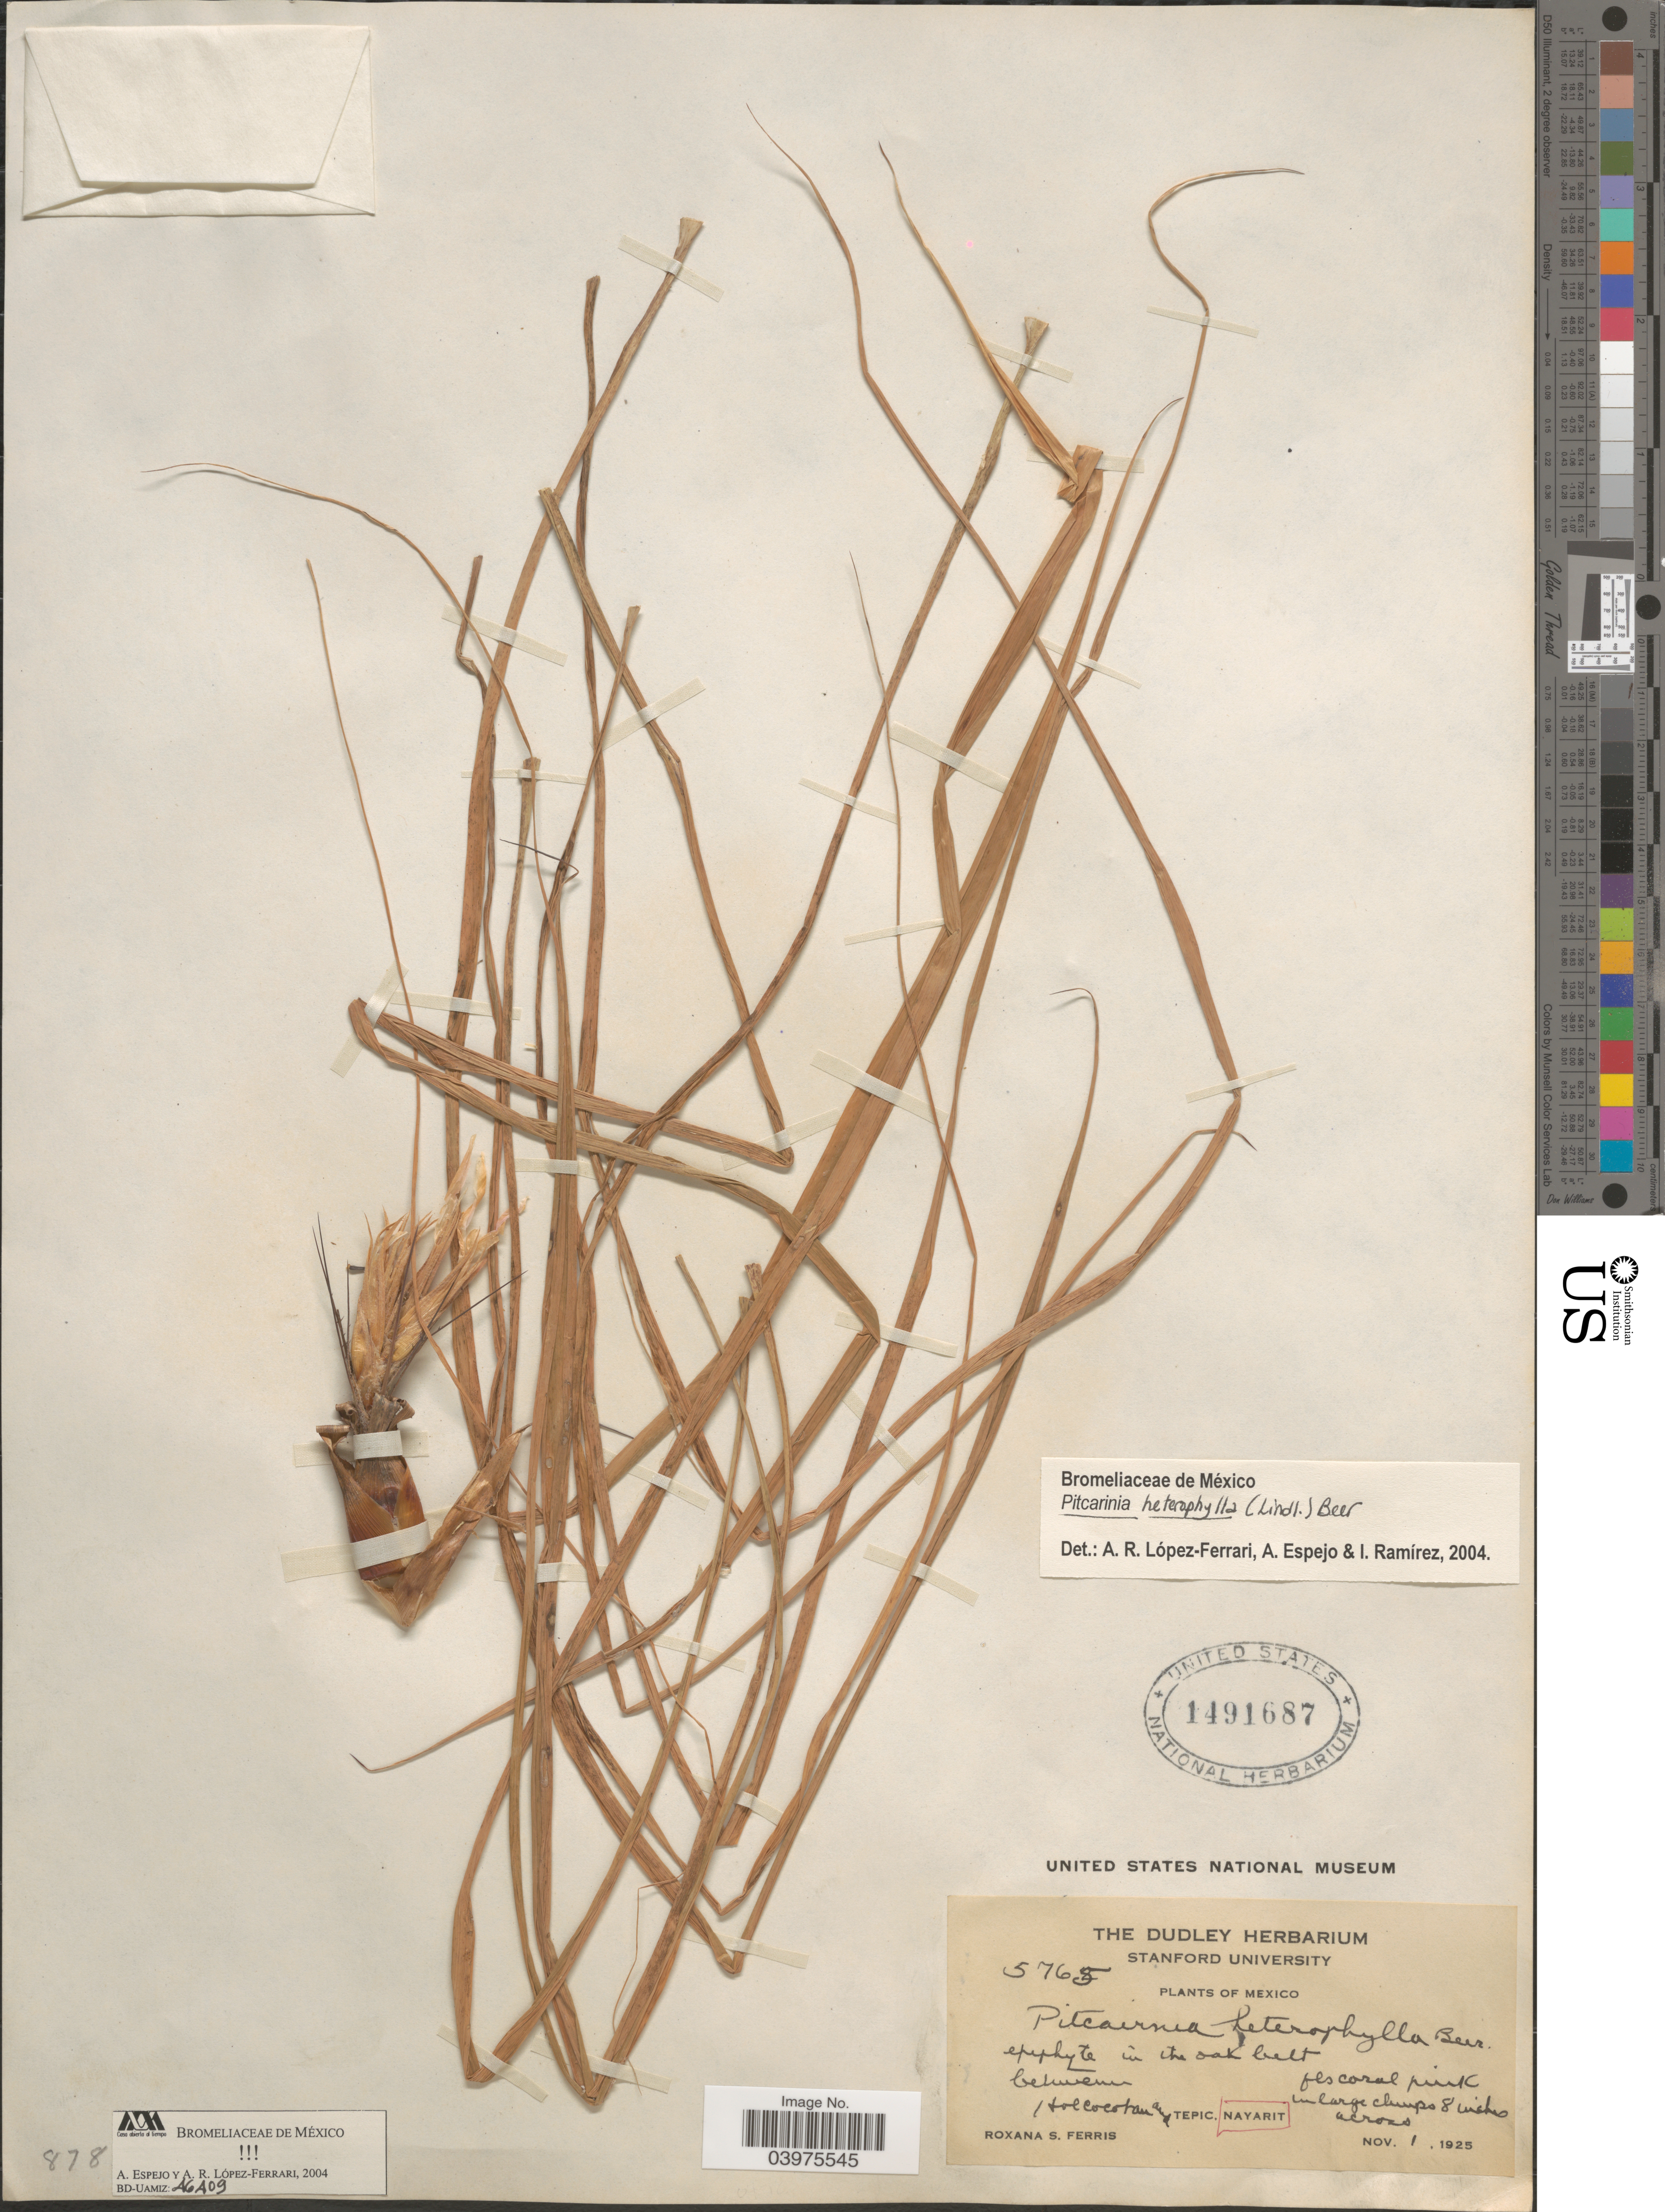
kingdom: Plantae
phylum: Tracheophyta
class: Liliopsida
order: Poales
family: Bromeliaceae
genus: Pitcairnia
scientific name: Pitcairnia heterophylla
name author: (Lindl.) Beer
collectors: R. S. Ferris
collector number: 5765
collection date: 1925-11-01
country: Mexico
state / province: Nayarit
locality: Holcocotan and Tepic. Nayarit.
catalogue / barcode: US 1491687